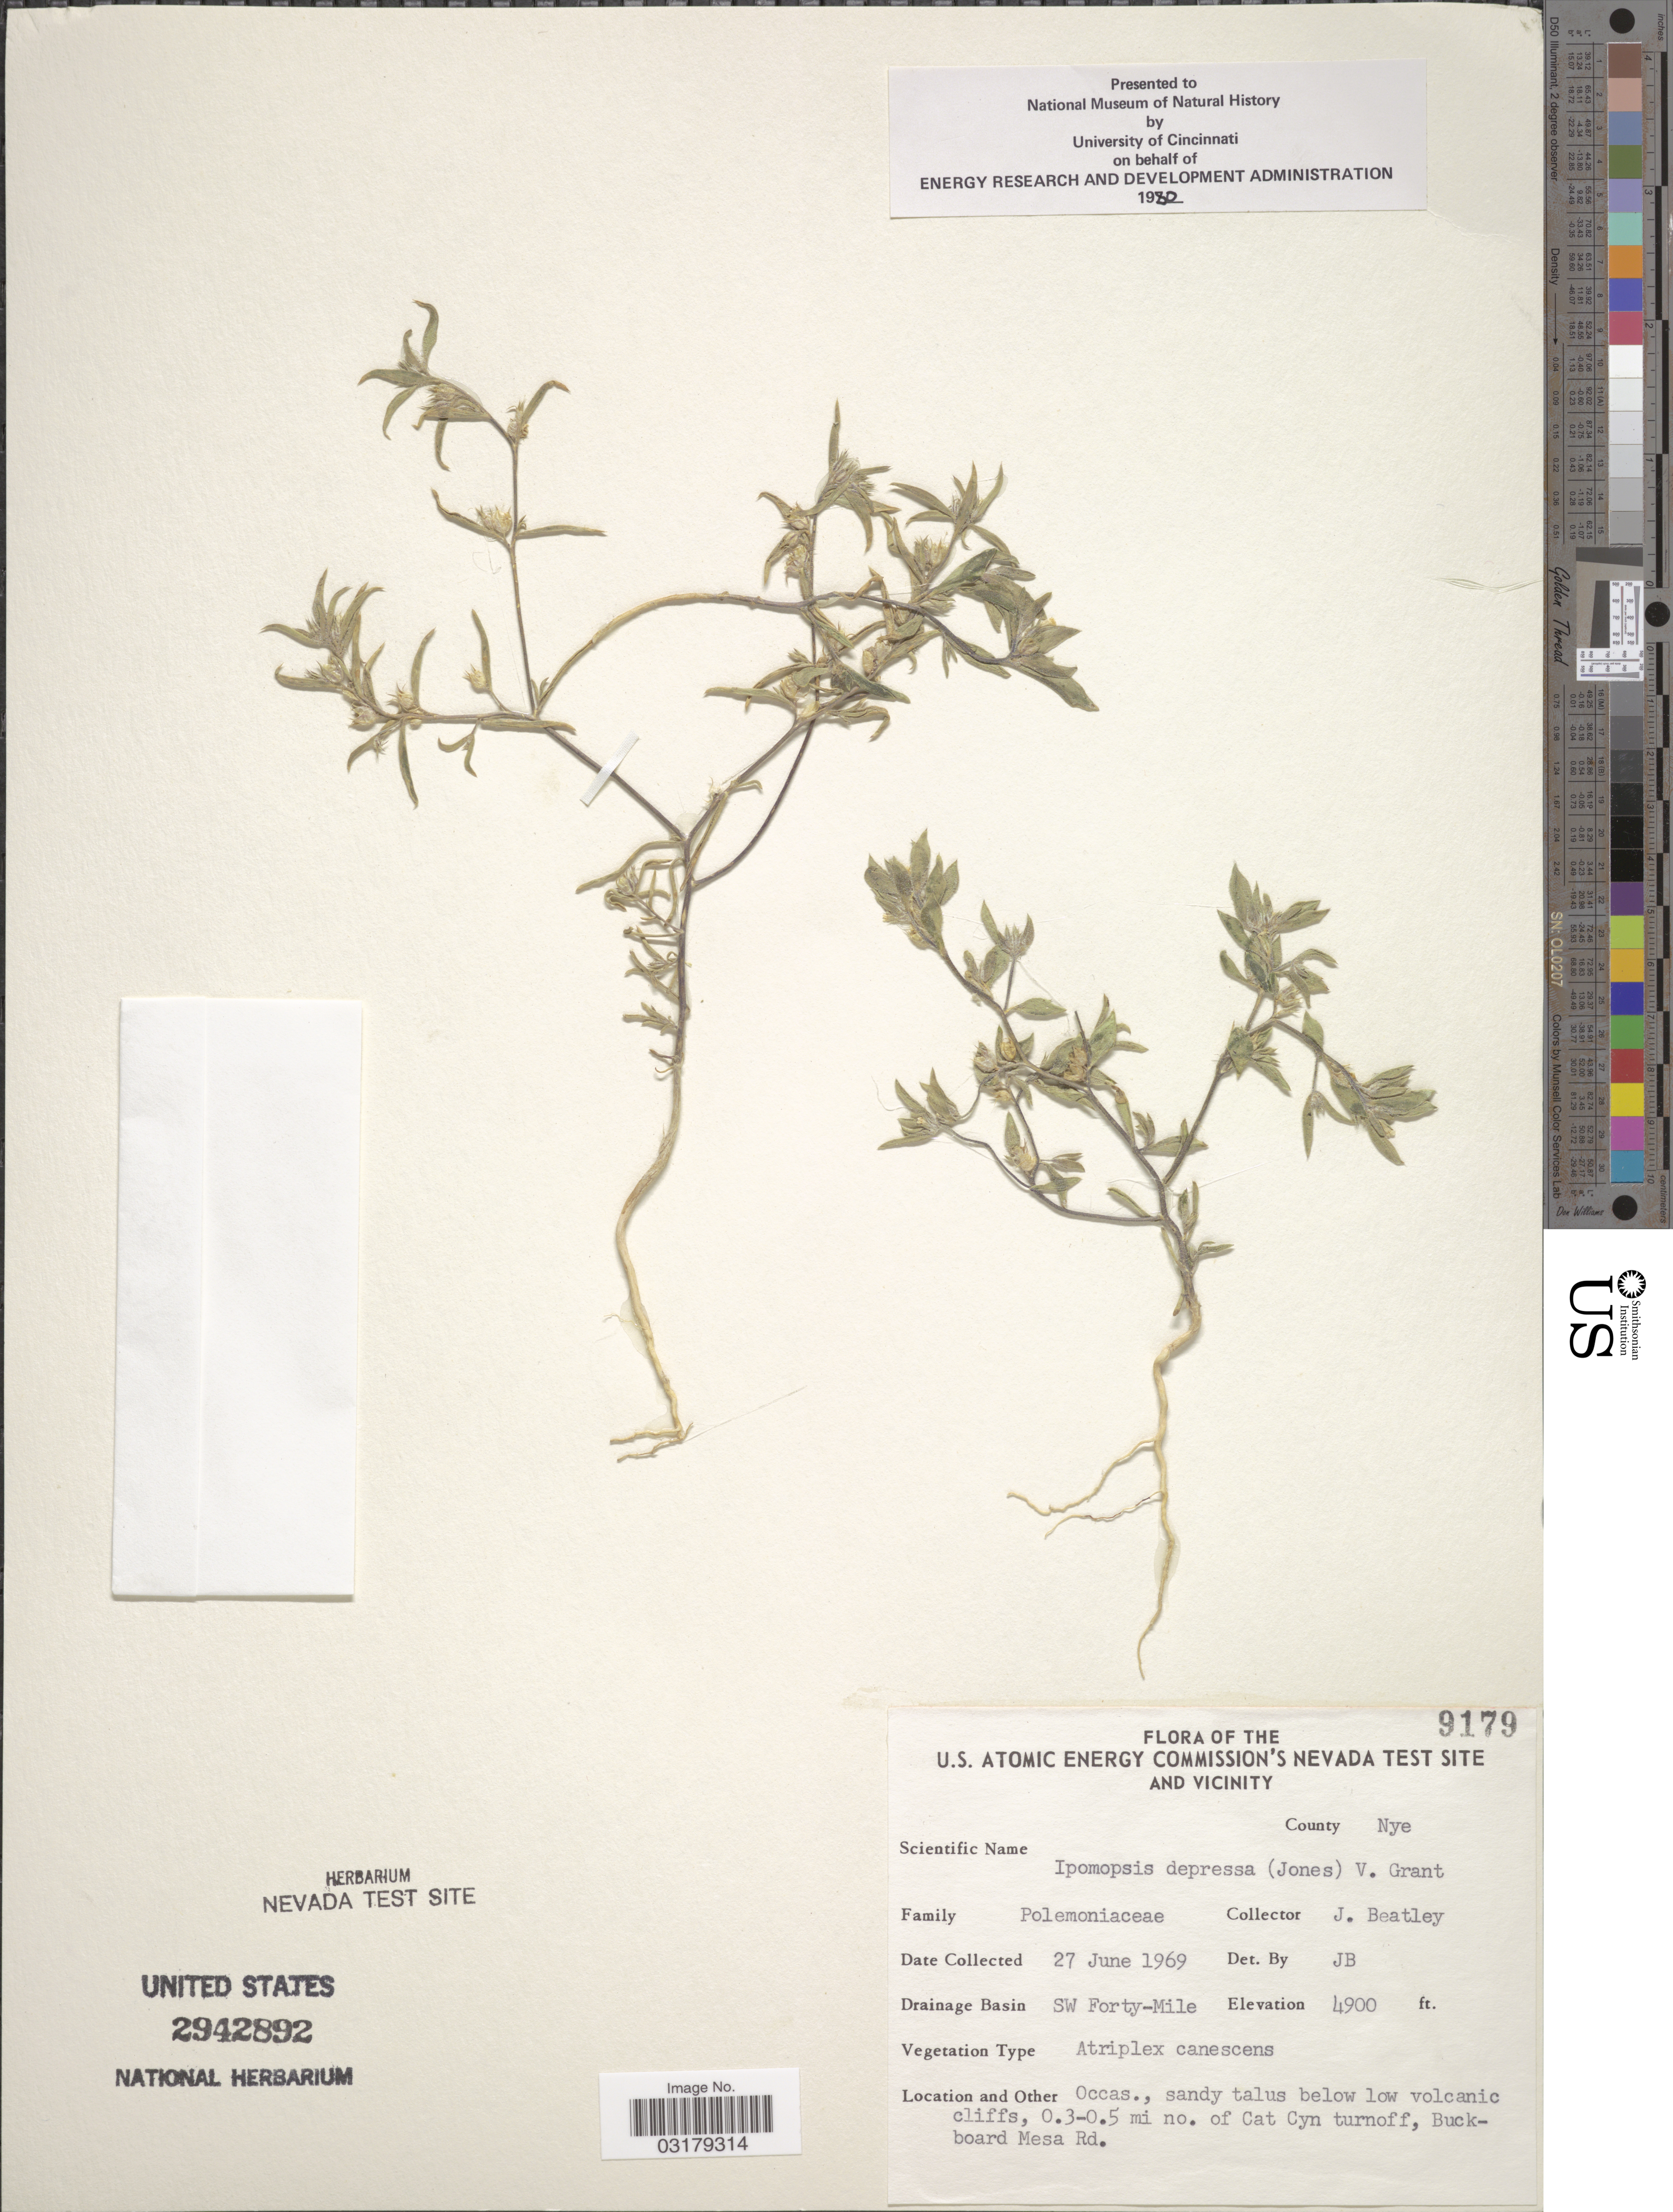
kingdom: Plantae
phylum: Tracheophyta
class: Magnoliopsida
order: Ericales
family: Polemoniaceae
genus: Ipomopsis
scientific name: Ipomopsis depressa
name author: (M.E. Jones ex A. Gray) V.E. Grant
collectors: J. C. Beatley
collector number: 9179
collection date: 1969-06-27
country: United States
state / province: Nevada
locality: The U.S. Atomic Energy Commission's Nevada test site and vicinity. County Nye. Drainage basin SW Forty-mile. Occas., sandy talus below low volcanic cliffs, 0.3-0.5 mi no. of Cat Cyn turnoff, Buckboard Mesa Rd.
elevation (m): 1494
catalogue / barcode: US 2942892